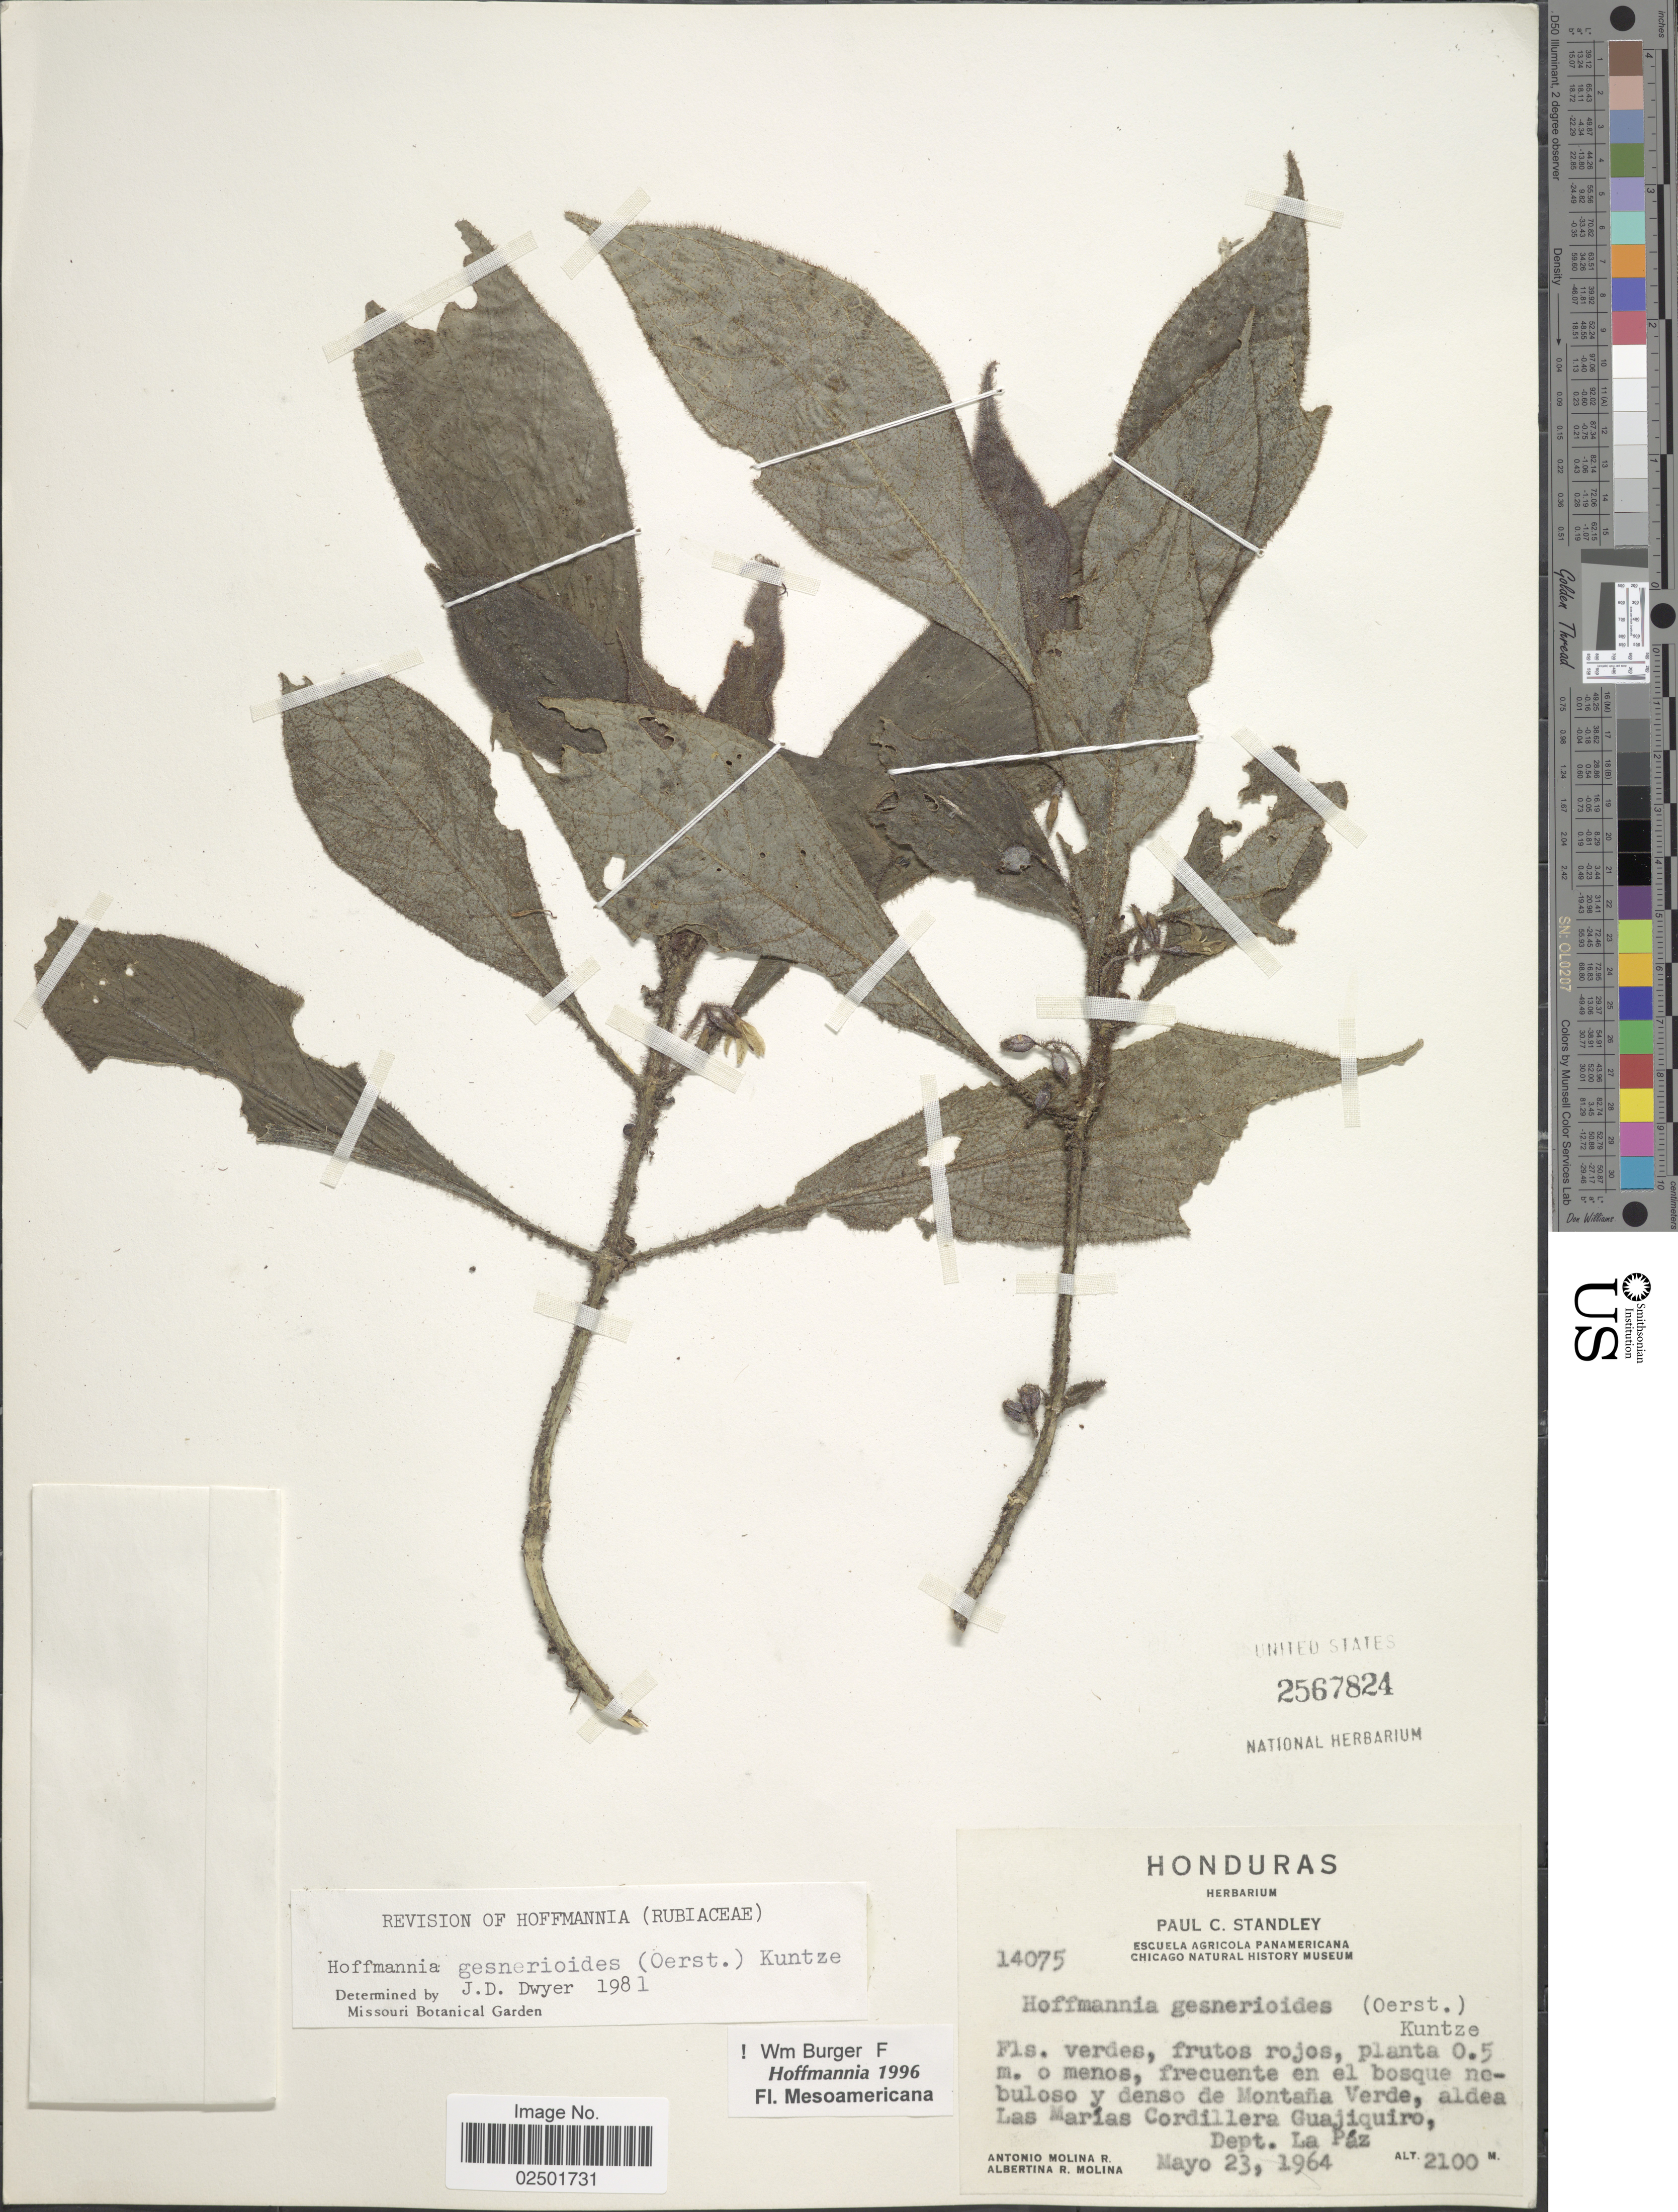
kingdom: Plantae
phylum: Tracheophyta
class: Magnoliopsida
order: Gentianales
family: Rubiaceae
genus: Hoffmannia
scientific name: Hoffmannia gesnerioides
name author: (Oerst.) Kuntze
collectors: A. Molina R. & A. R. Molina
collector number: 14075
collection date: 1964-05-23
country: Honduras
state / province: La Paz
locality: Frecuente en el bosque nebuloso y denso de Montaña Verde, aldea Las Marías Cordillera Guajiquiro, Dept. La Paz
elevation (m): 2100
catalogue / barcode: US 2567824